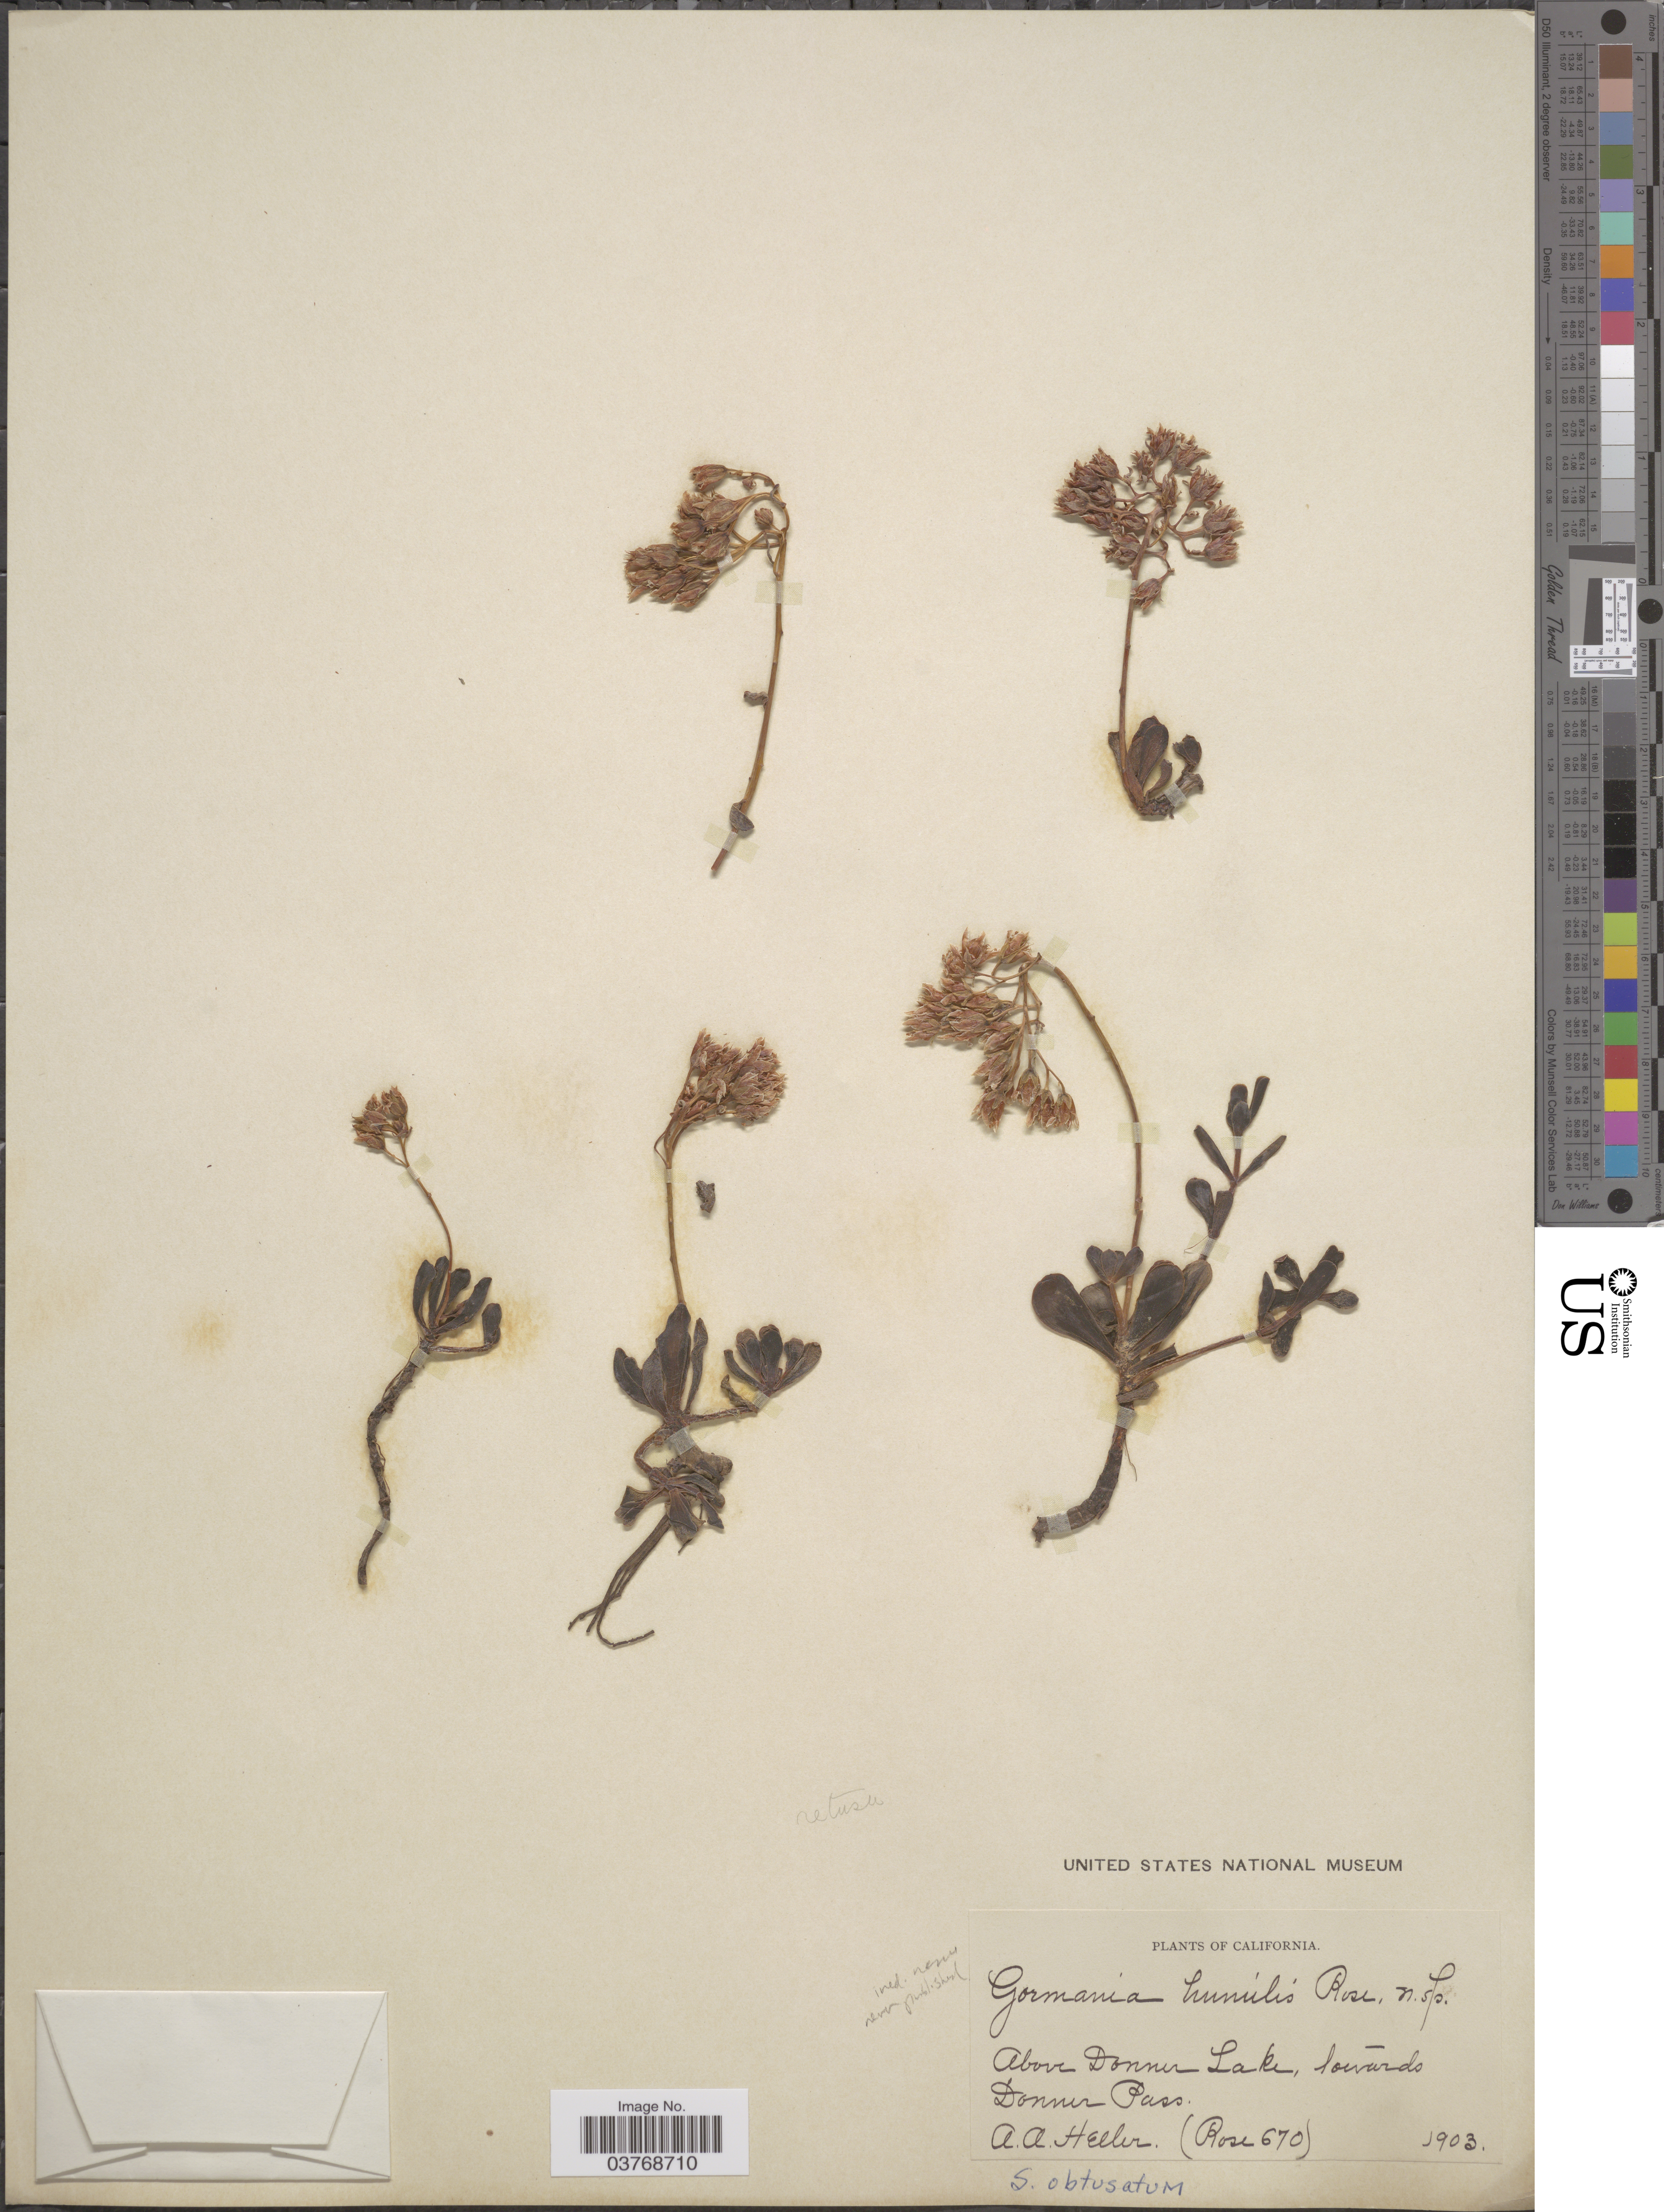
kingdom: Plantae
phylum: Tracheophyta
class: Magnoliopsida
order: Saxifragales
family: Crassulaceae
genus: Sedum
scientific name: Sedum obtusatum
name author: A. Gray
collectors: A. A. Heller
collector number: Rose670?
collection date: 1903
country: United States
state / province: California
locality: Above Donner Lake, towards Donner Pass.